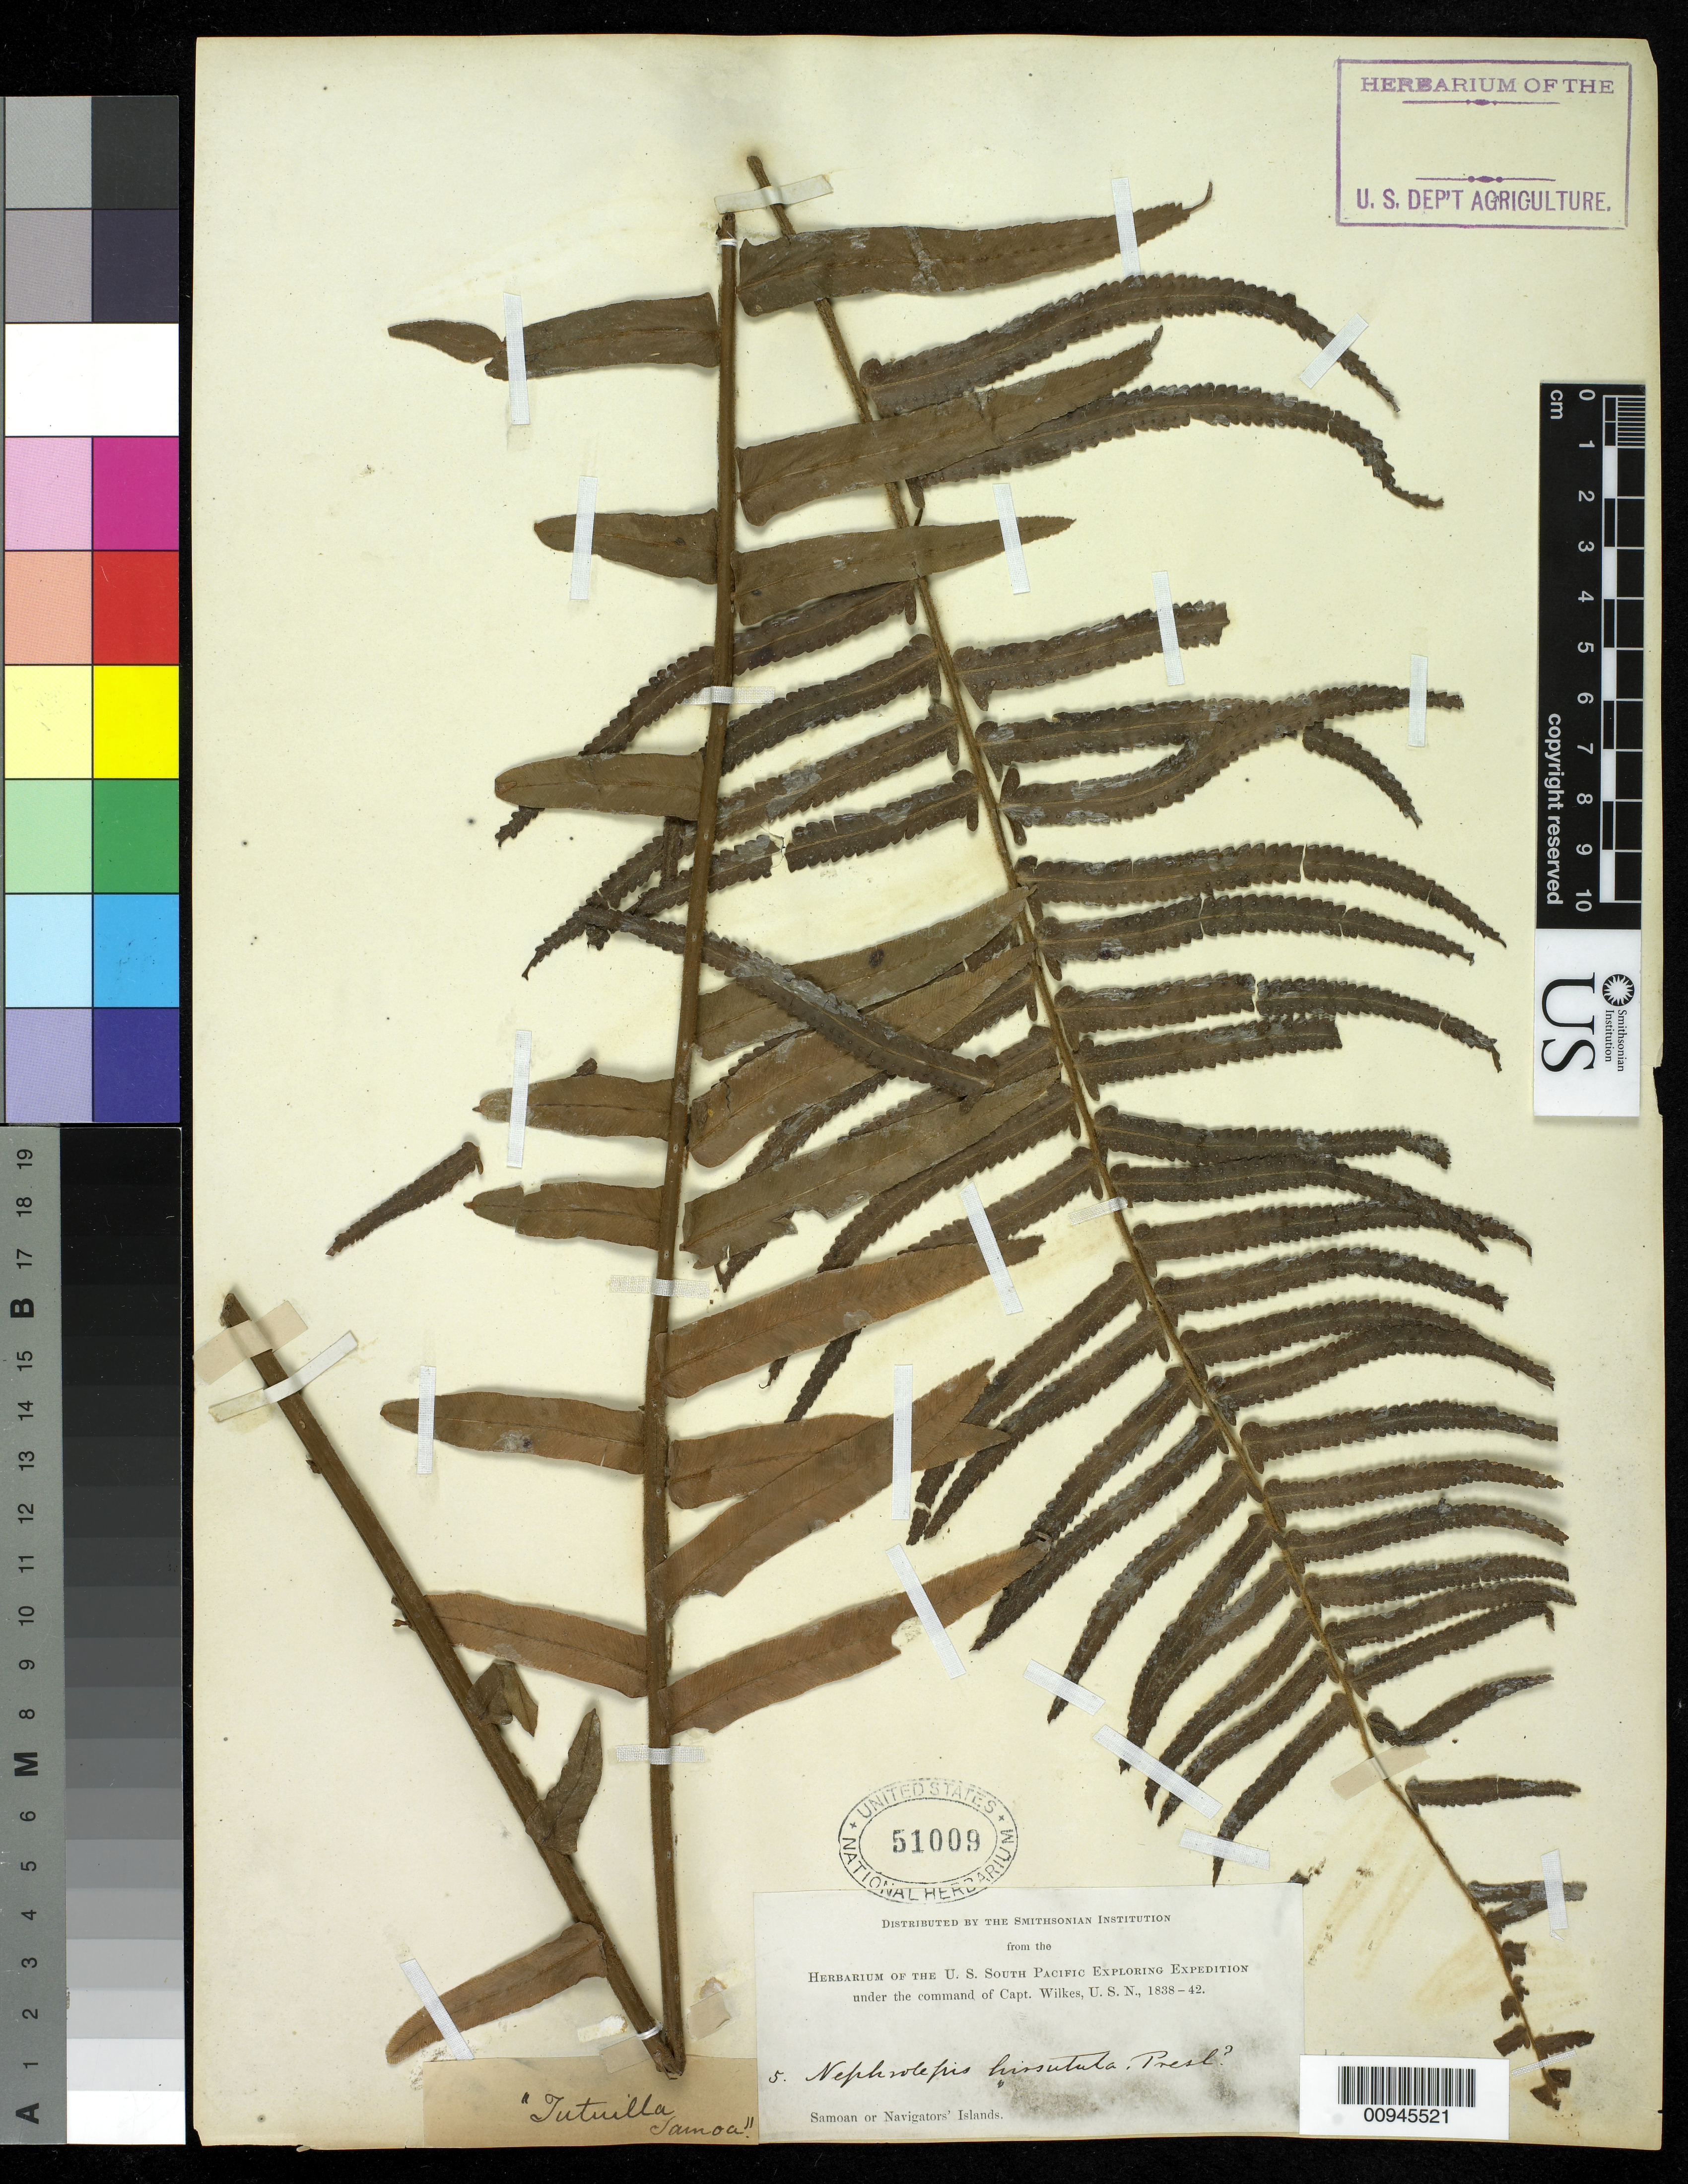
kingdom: Plantae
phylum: Tracheophyta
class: Polypodiopsida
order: Polypodiales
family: Nephrolepidaceae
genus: Nephrolepis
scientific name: Nephrolepis hirsutula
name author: (G. Forst.) C. Presl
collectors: Wilkes Explor. Exped.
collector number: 5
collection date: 1838/1842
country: American Samoa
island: Tutua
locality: Samoan to Navigator's Islands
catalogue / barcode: US 51009